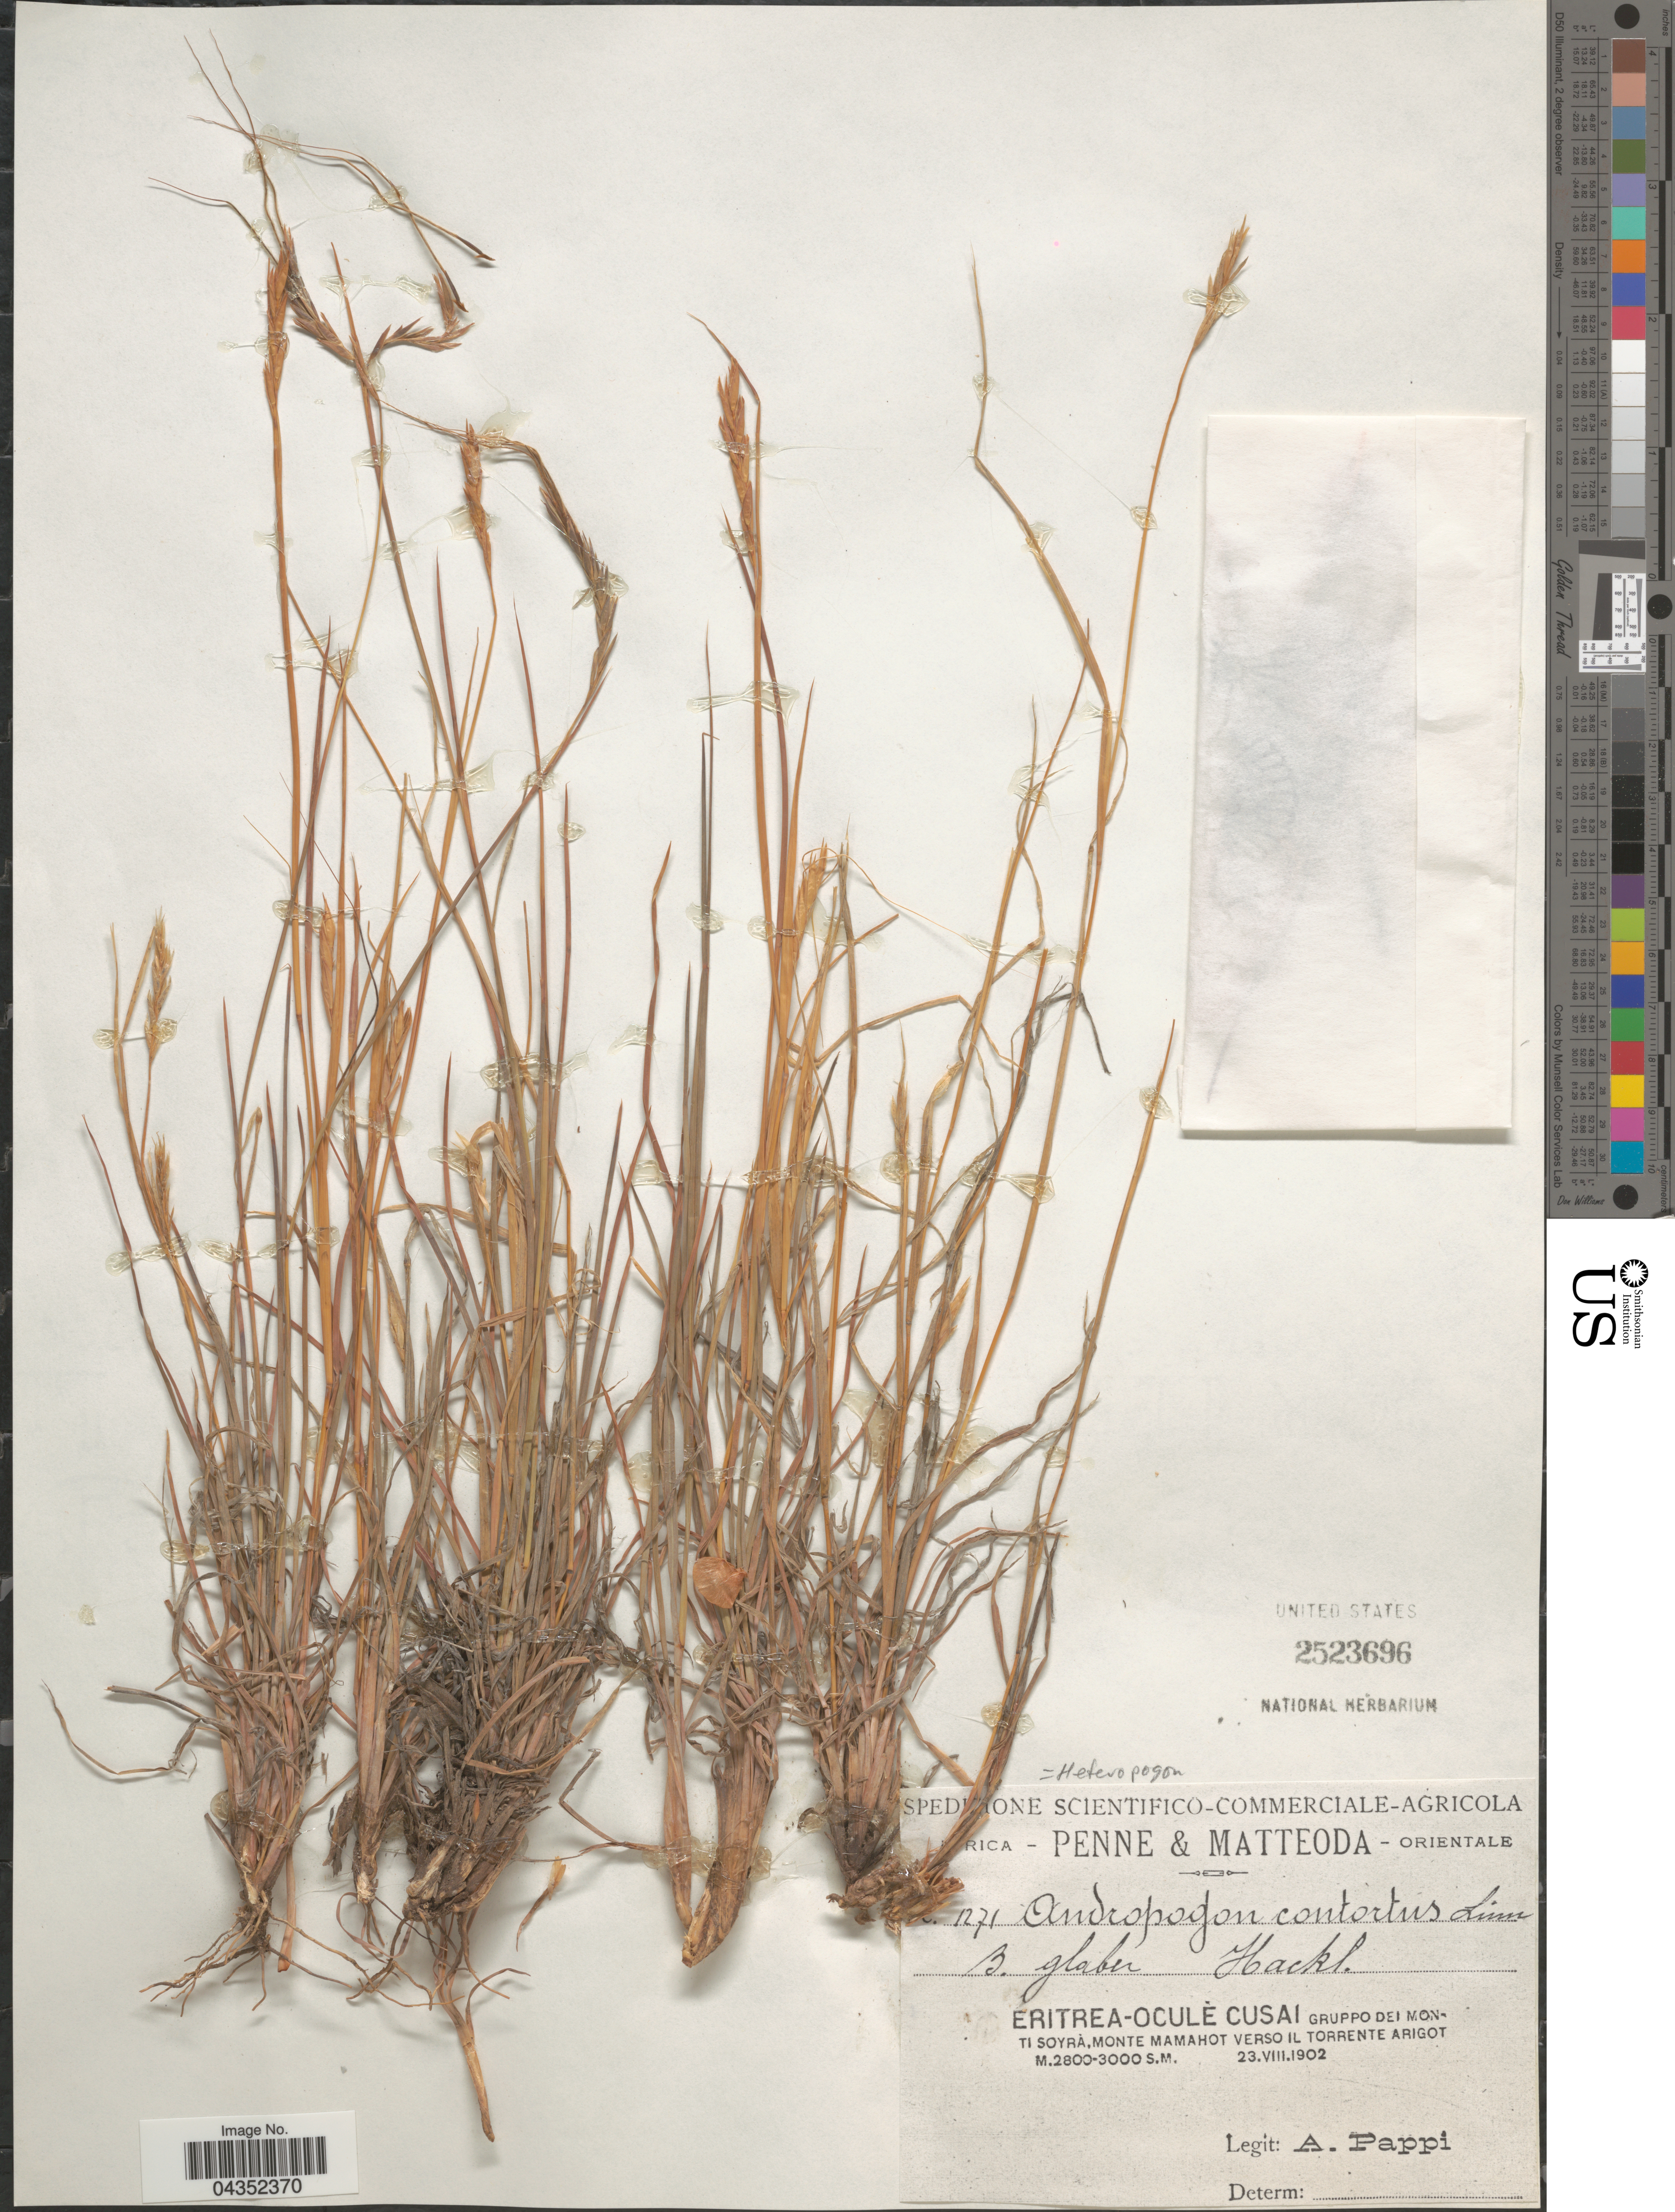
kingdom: Plantae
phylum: Tracheophyta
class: Liliopsida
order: Poales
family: Poaceae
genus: Heteropogon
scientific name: Heteropogon contortus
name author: (L.) P. Beauv. ex Roem. & Schult.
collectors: A. Pappi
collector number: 1271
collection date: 1902-08-23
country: Eritrea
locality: Africa-Penne & Matteoda-Orientale.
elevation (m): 2800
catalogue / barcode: US 2523696